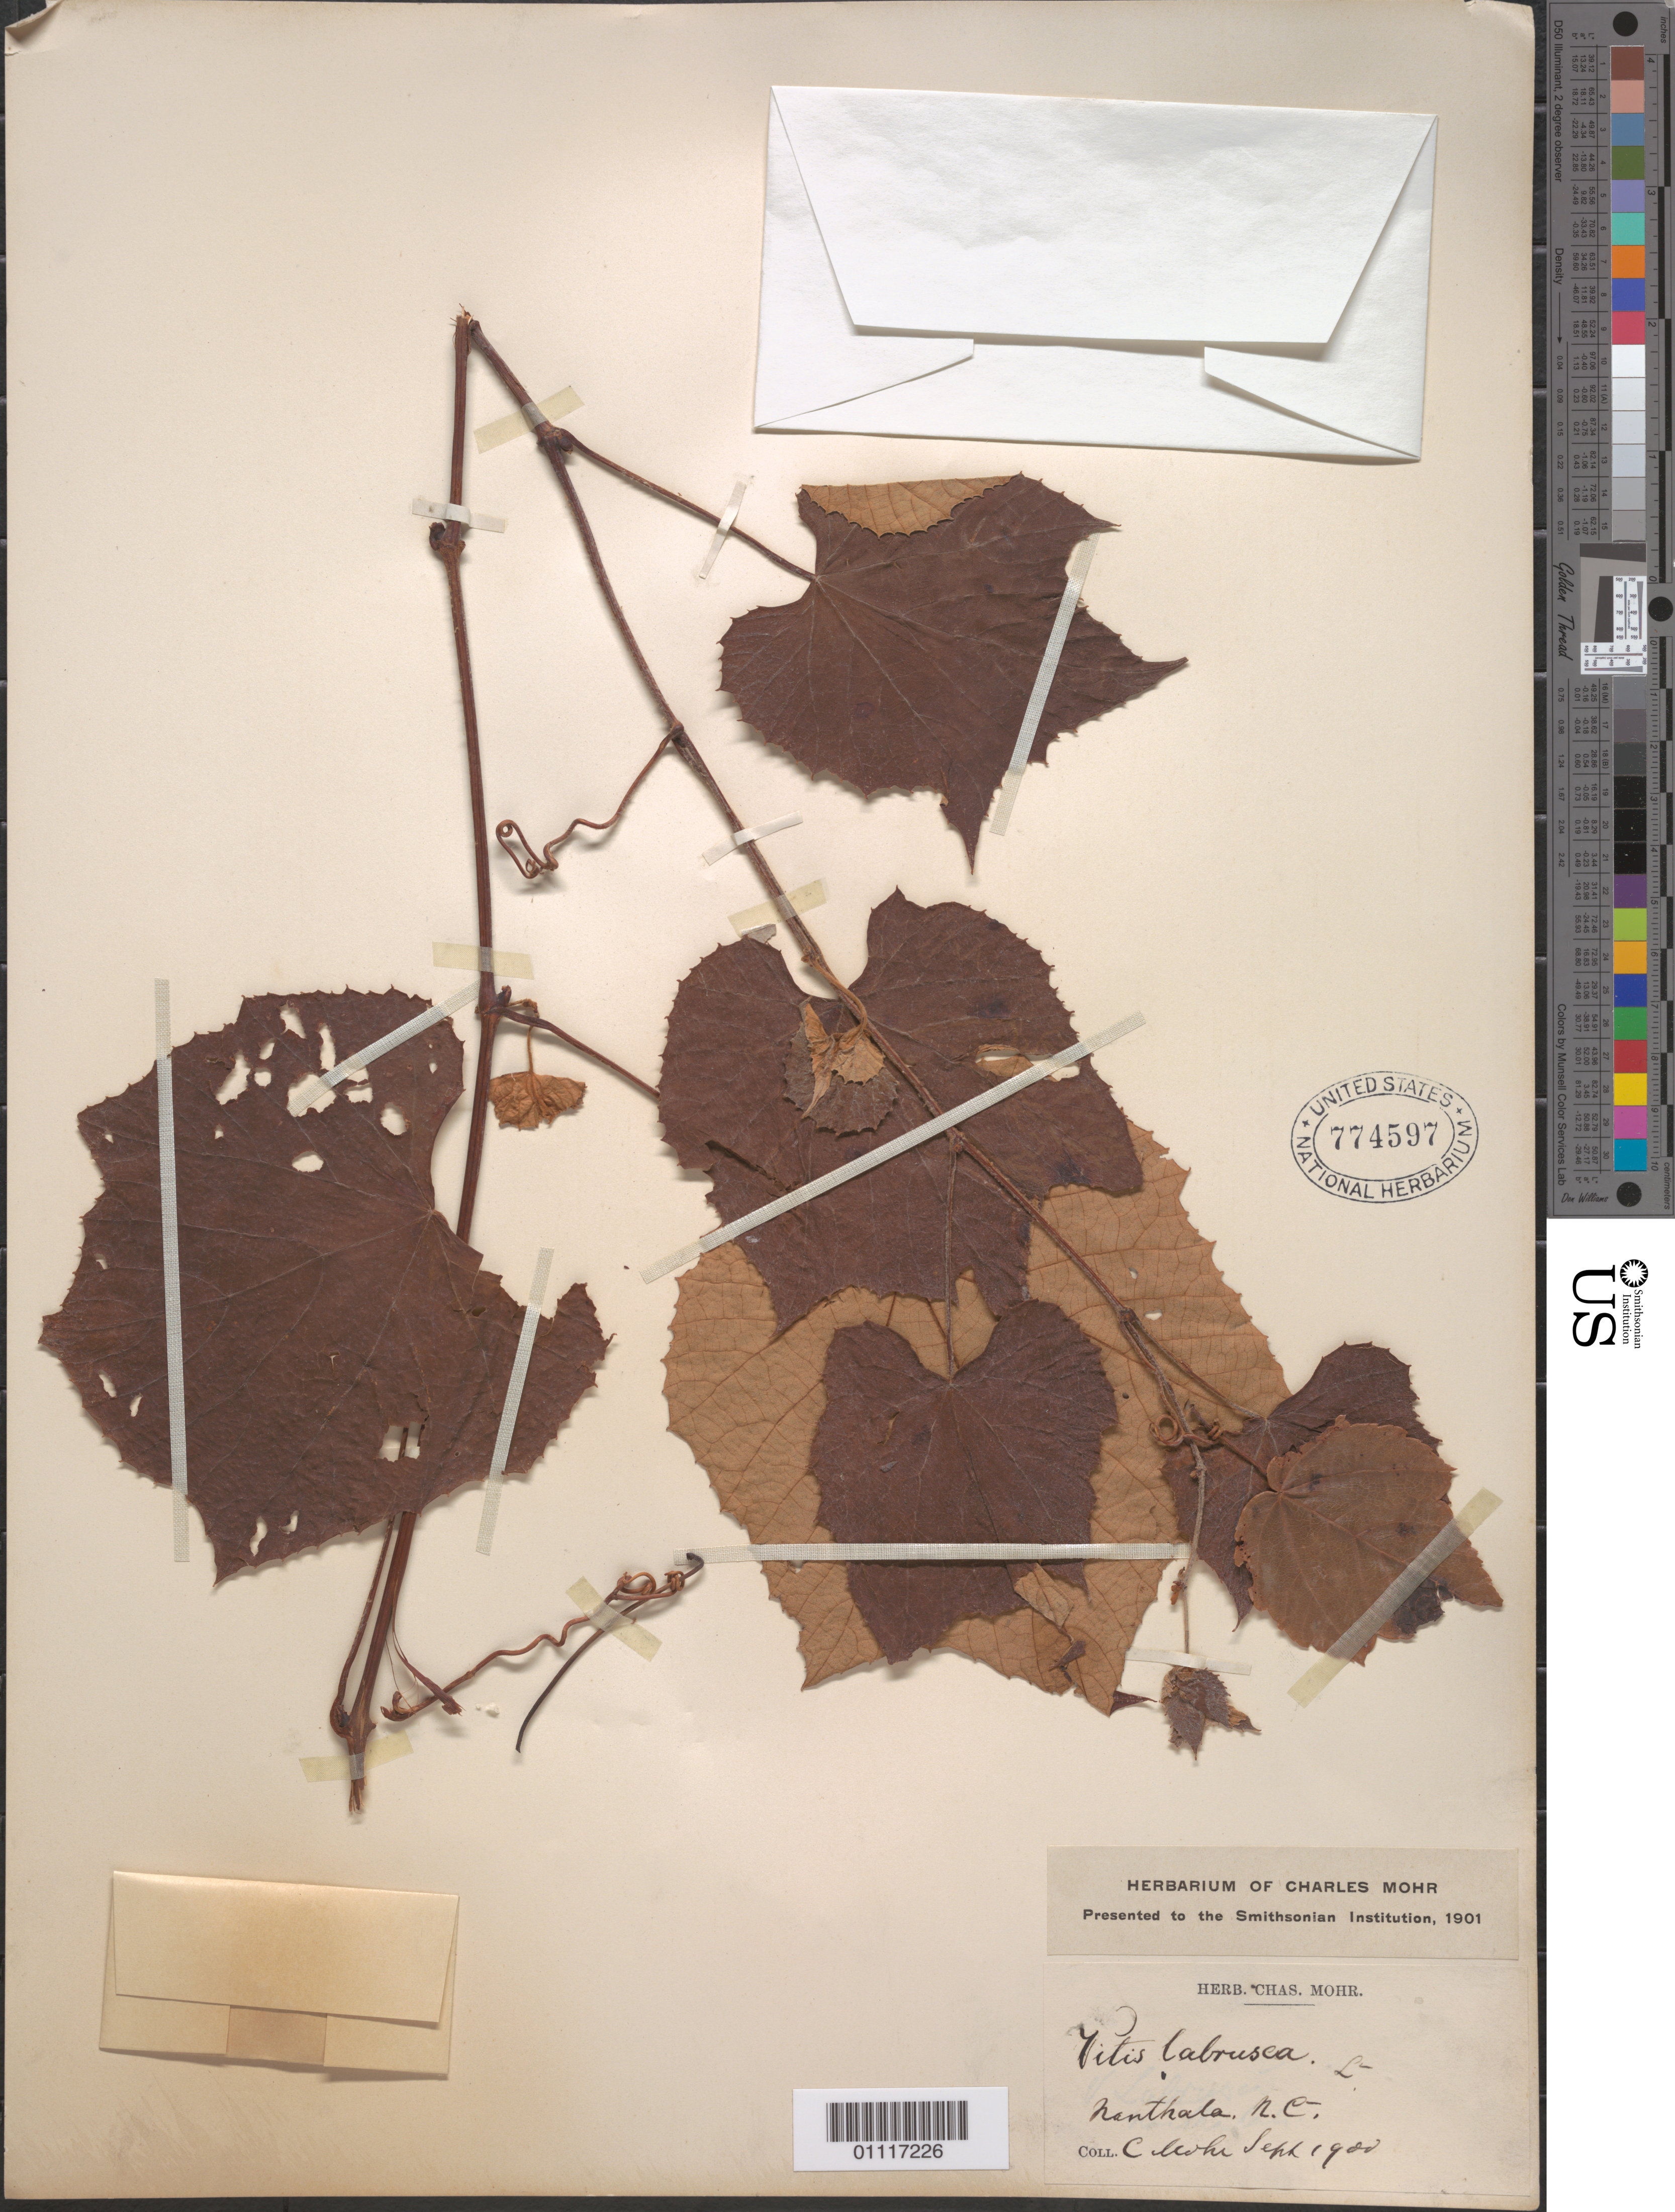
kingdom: Plantae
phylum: Tracheophyta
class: Magnoliopsida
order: Vitales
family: Vitaceae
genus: Vitis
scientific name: Vitis labrusca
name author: L.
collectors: C. T. Mohr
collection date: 1900-09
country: United States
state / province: North Carolina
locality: Nantahala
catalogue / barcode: US 774597